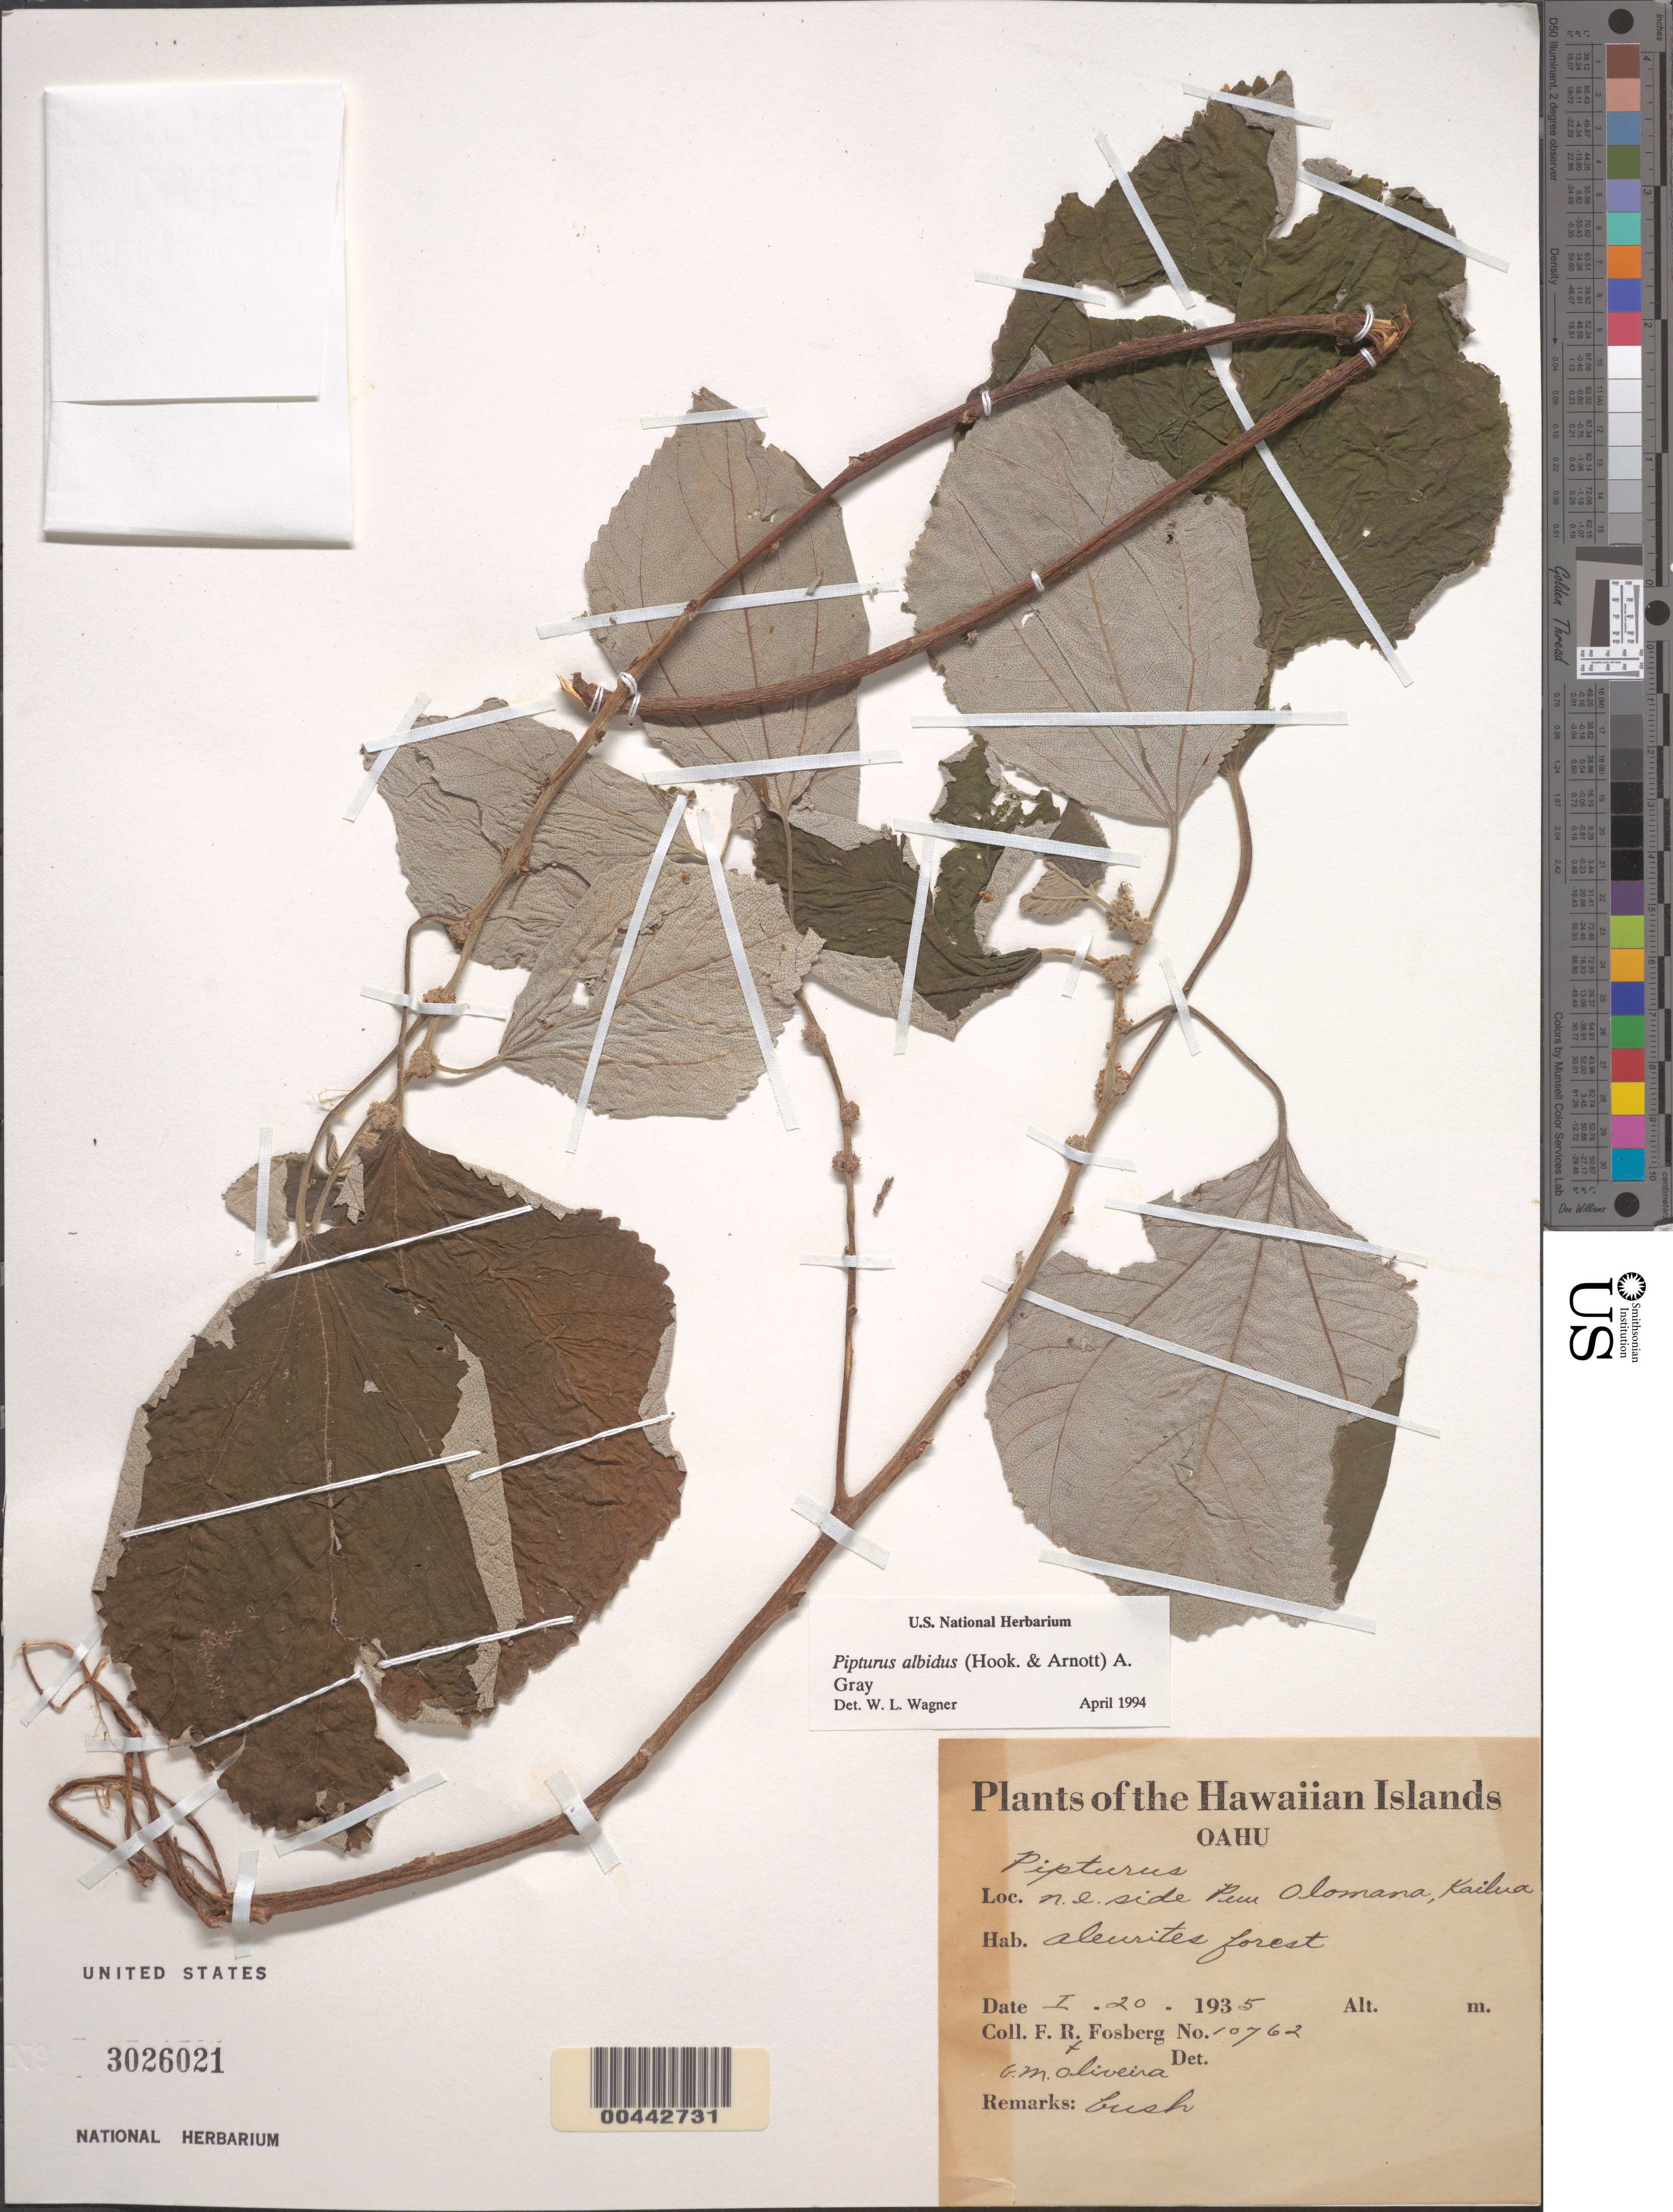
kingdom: Plantae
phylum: Tracheophyta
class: Magnoliopsida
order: Rosales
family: Urticaceae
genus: Pipturus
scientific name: Pipturus albidus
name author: (Hook. & Arn.) A. Gray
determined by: Wagner, W. L., (BOT), Smithsonian Institution - National Museum of Natural History (UNITED STATES)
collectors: F. R. Fosberg & V. Oliveira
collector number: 10762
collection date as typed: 20 Jan 1935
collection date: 1935-01-20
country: United States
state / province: Hawaii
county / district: Honolulu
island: Oahu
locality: Northeast side Puu Olomana, Kailua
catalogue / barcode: US 3026021